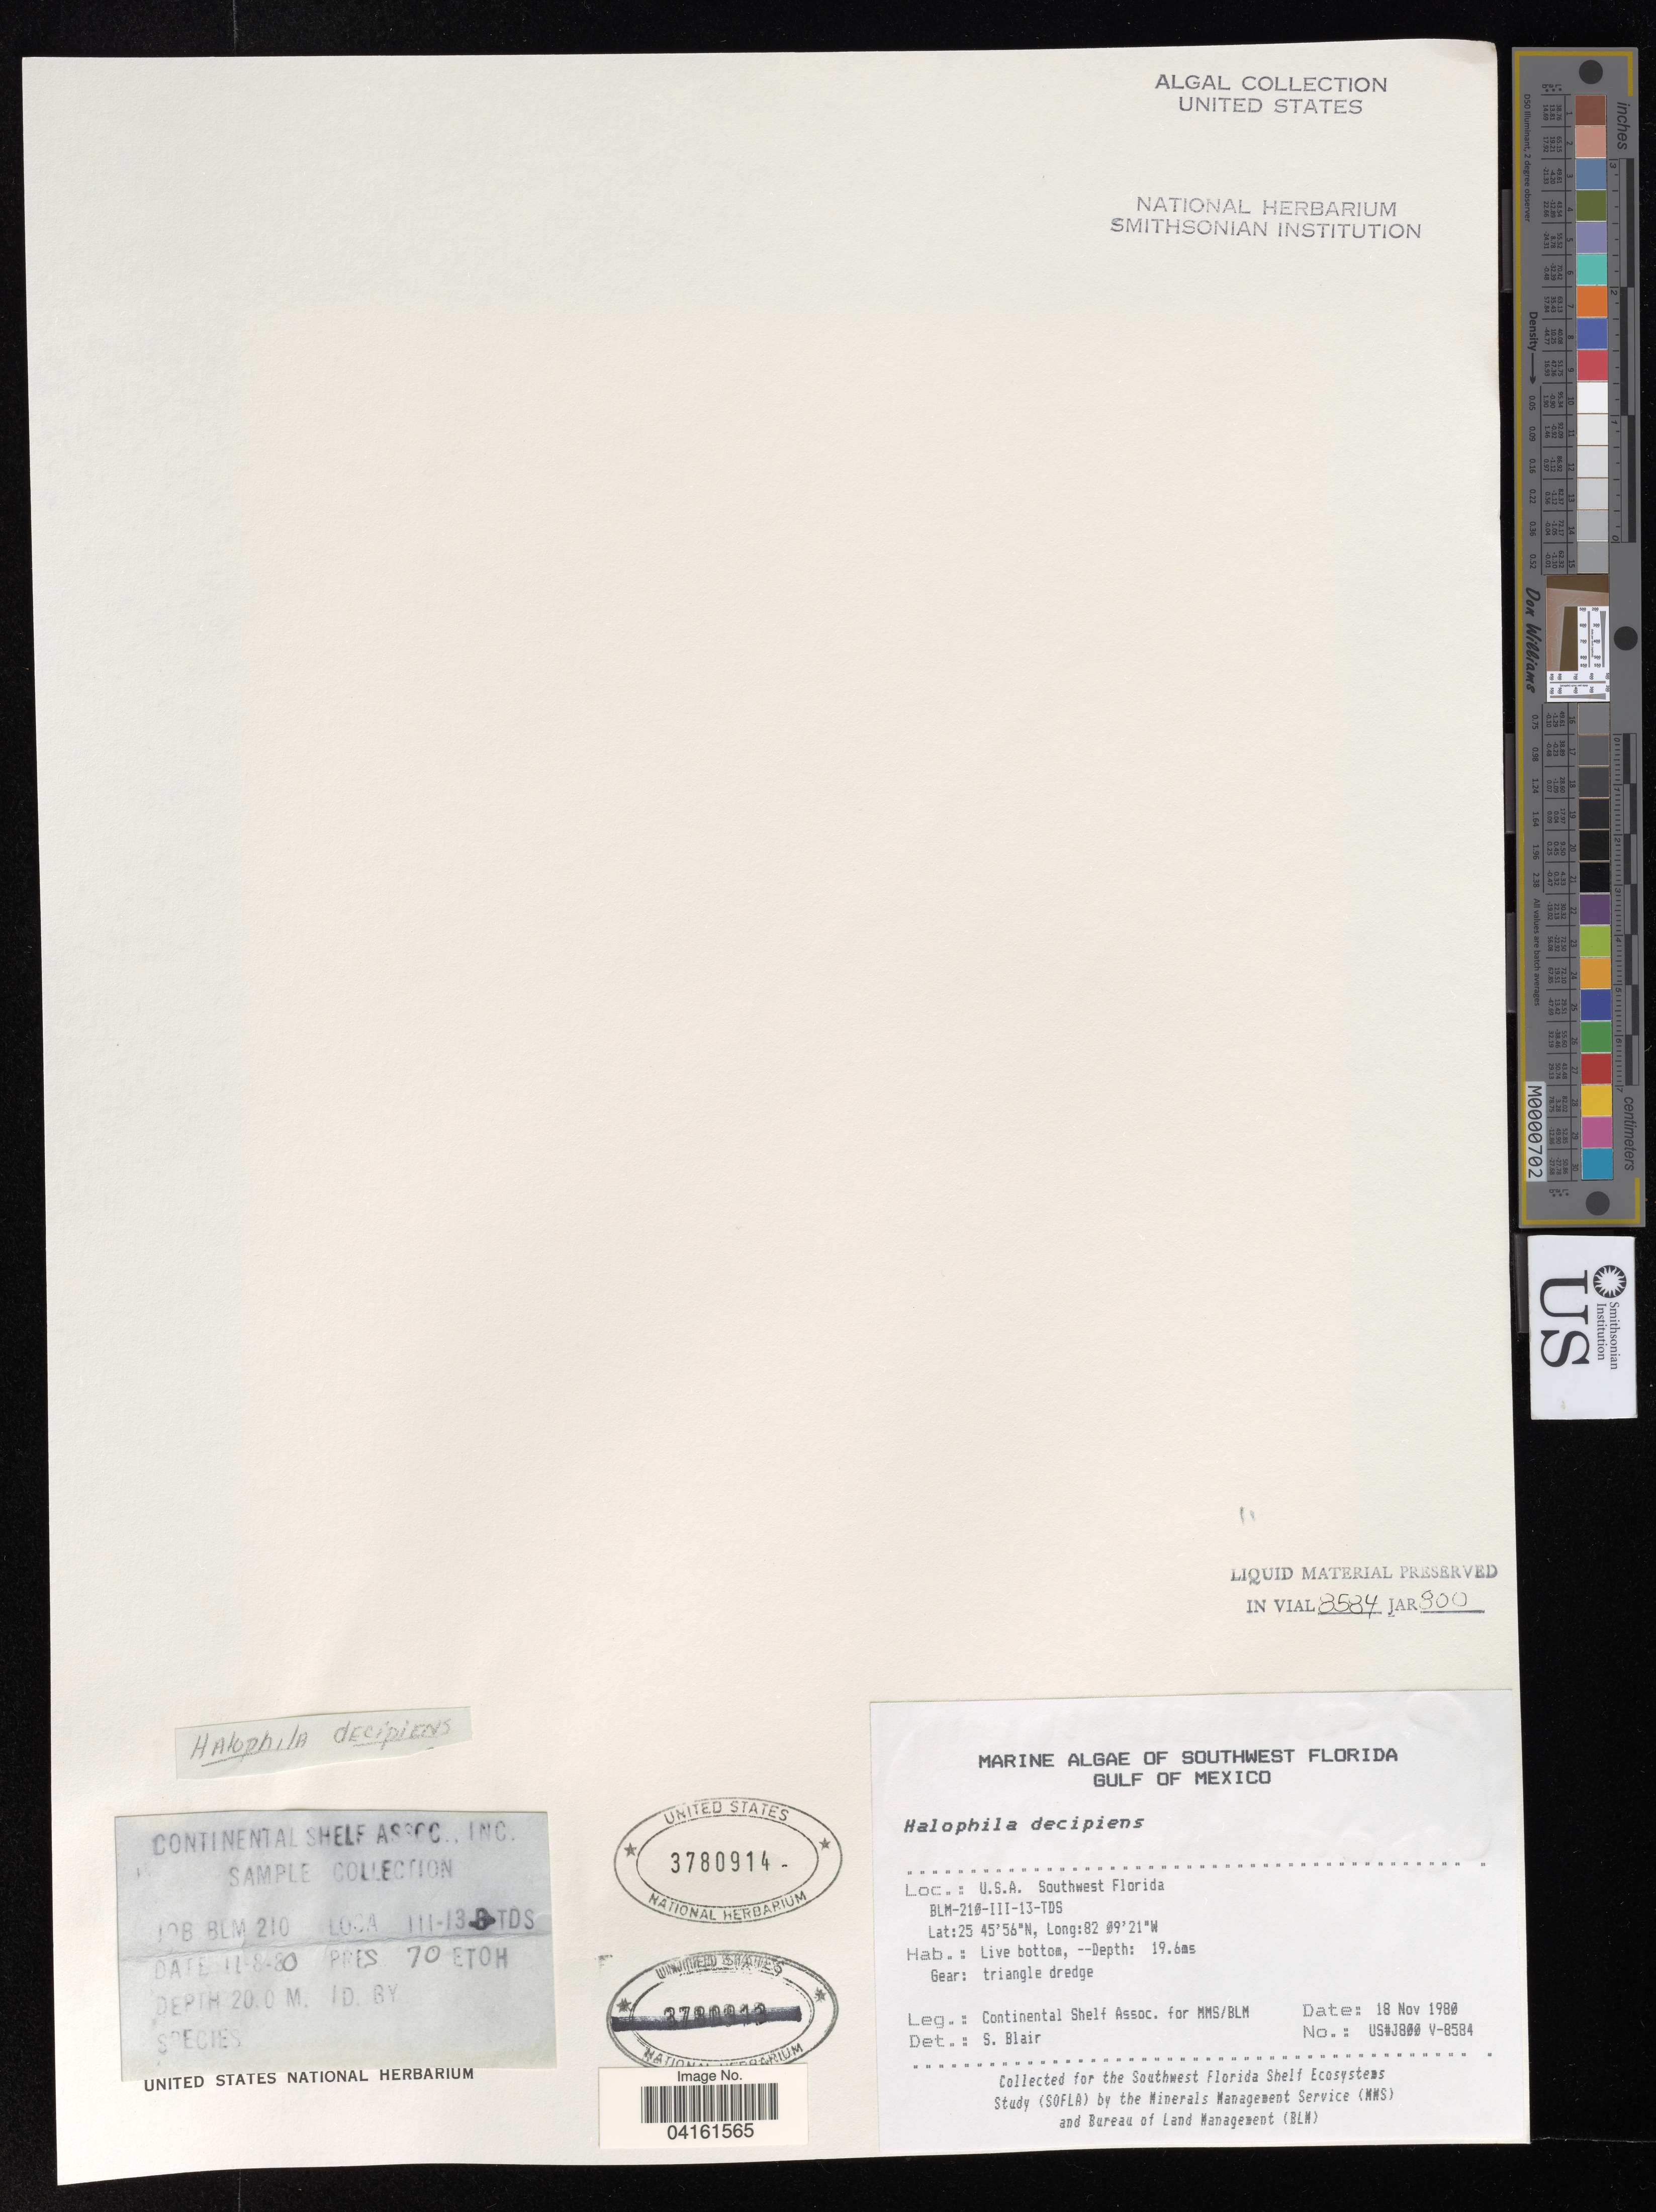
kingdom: Plantae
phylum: Tracheophyta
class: Liliopsida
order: Alismatales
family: Hydrocharitaceae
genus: Halophila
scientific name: Halophila decipiens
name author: Ostenf.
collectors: Continental Shelf Associates for the MMS/BLM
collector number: US#J800 V-8584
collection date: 1980-11-18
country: United States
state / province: Florida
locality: Southwest Florida. Gulf of Mexico. BLM-210-III-13-TDS.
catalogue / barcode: US 3780914